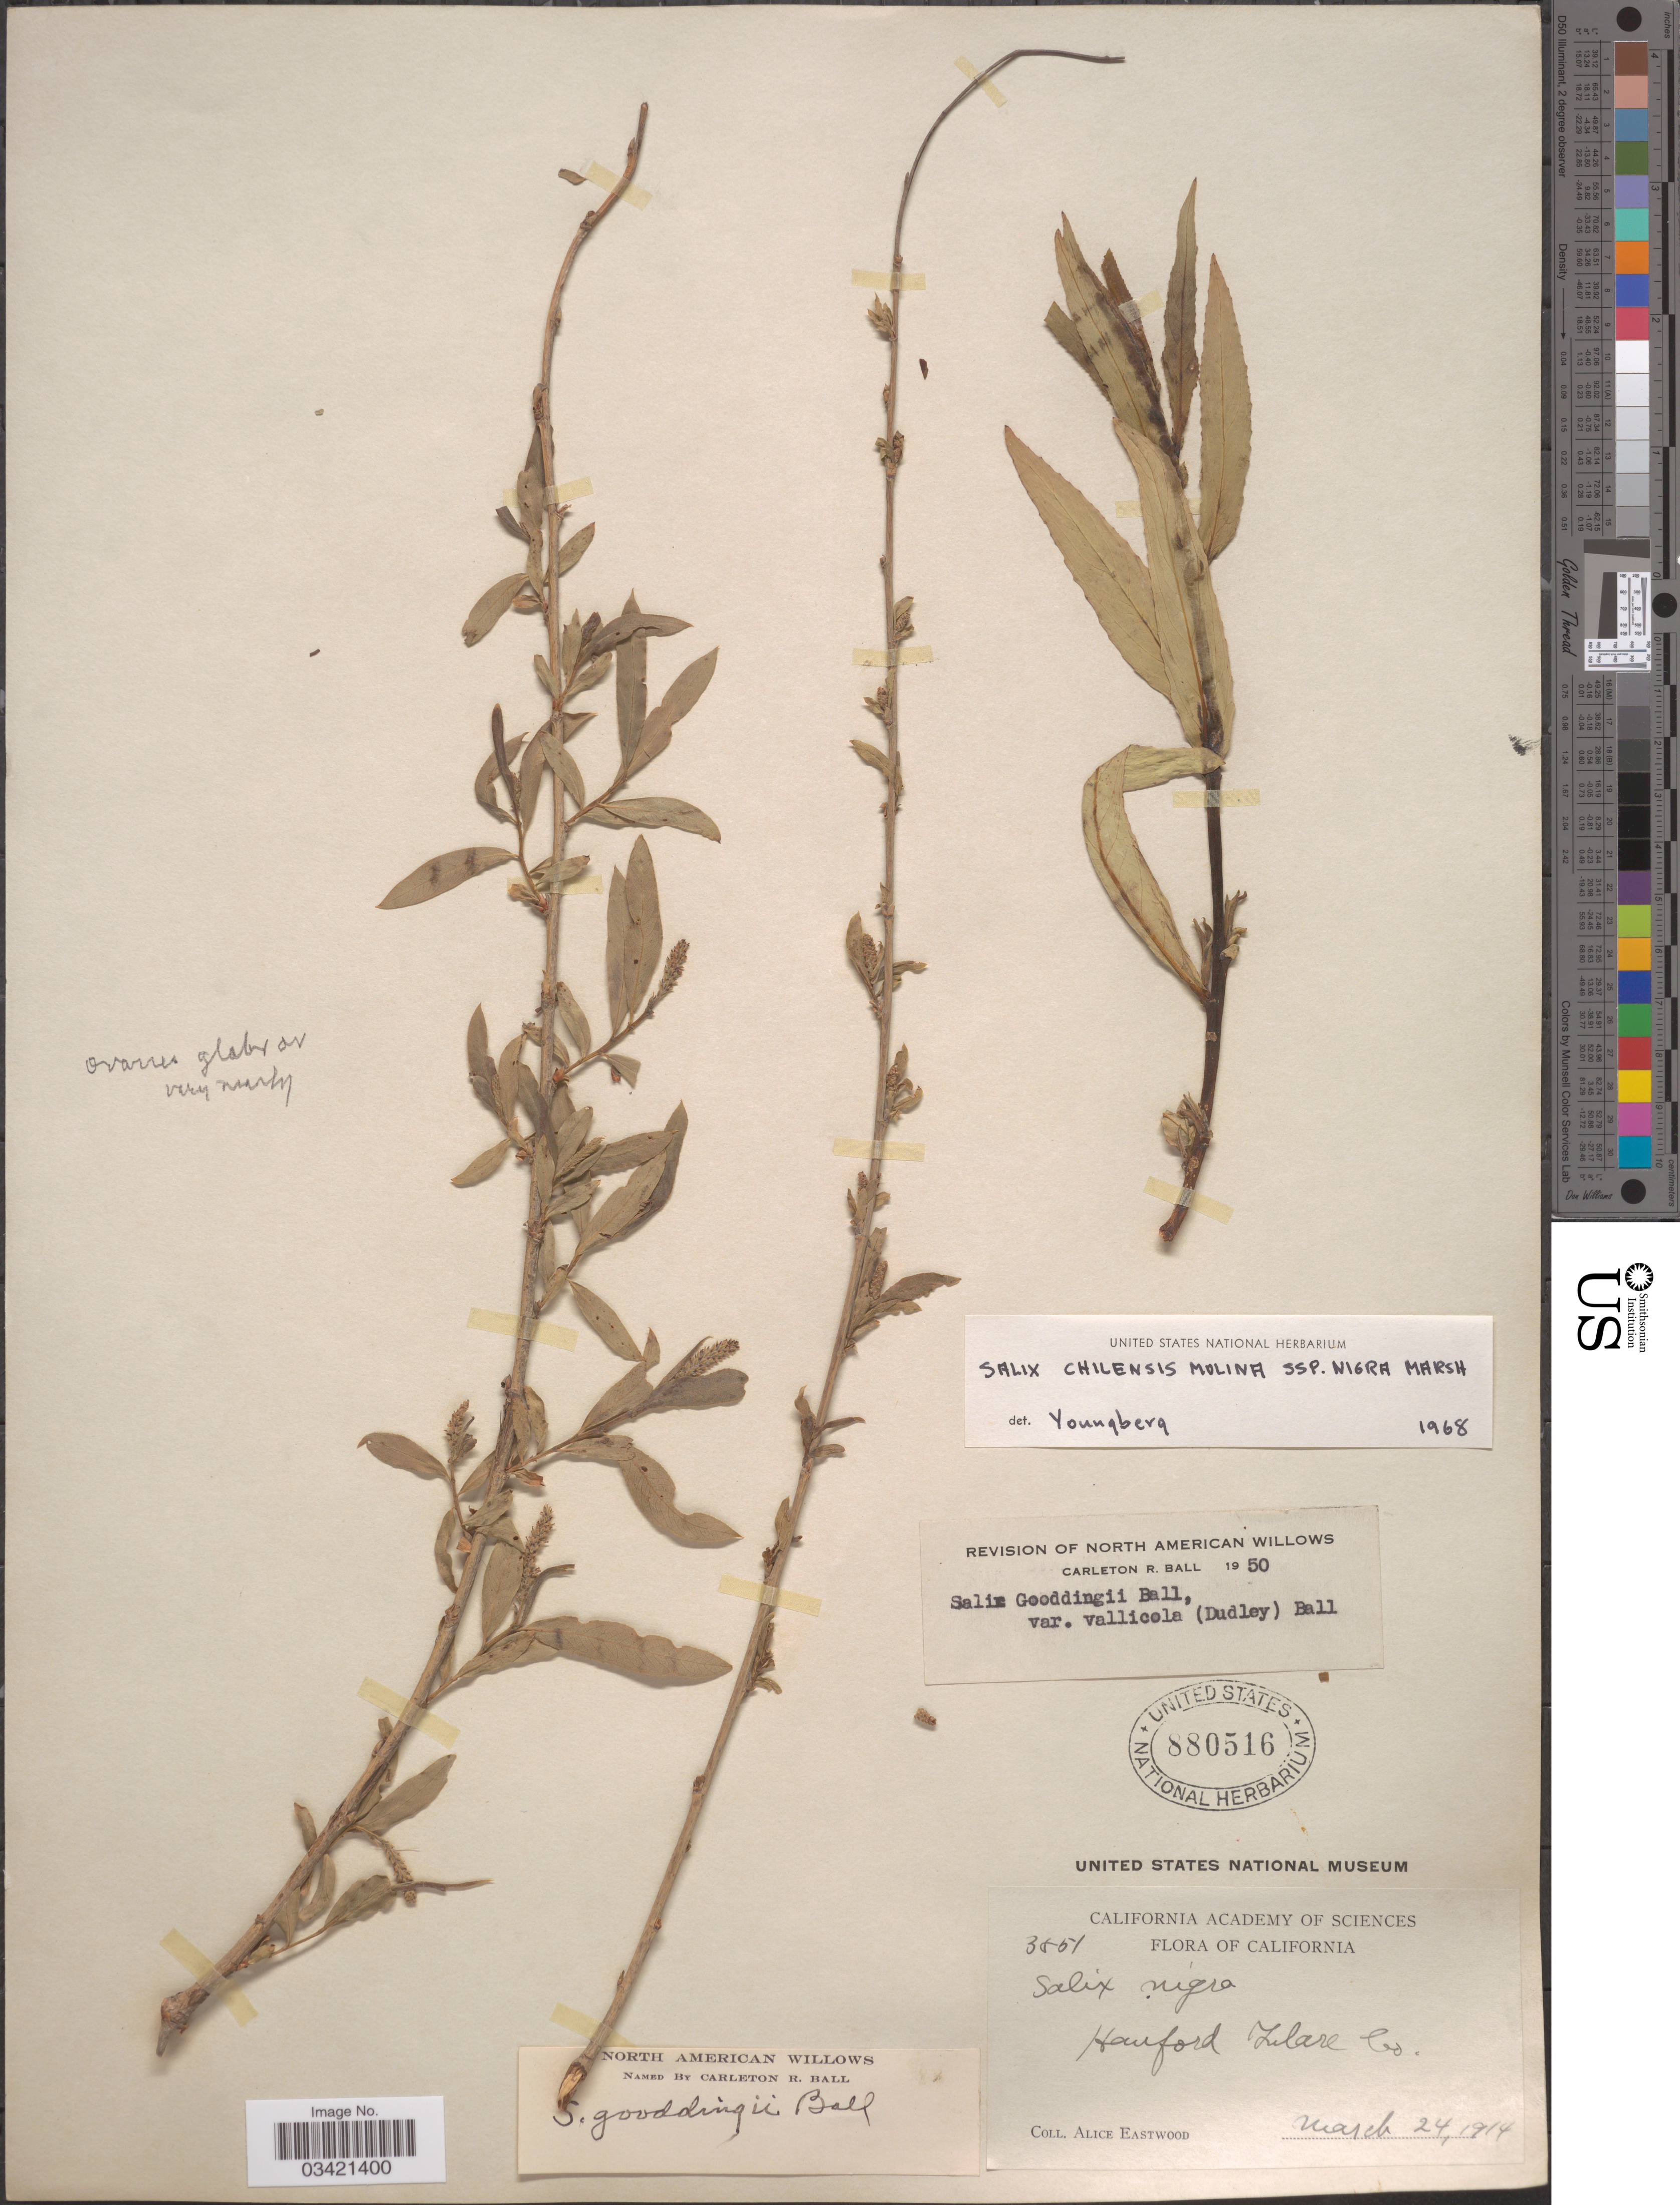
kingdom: Plantae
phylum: Tracheophyta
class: Magnoliopsida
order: Malpighiales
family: Salicaceae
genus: Salix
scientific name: Salix gooddingii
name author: C.R. Ball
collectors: A. Eastwood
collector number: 3851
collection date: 1914-03-24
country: United States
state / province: California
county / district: Tulare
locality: Hanford Tulare Co.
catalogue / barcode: US 880516